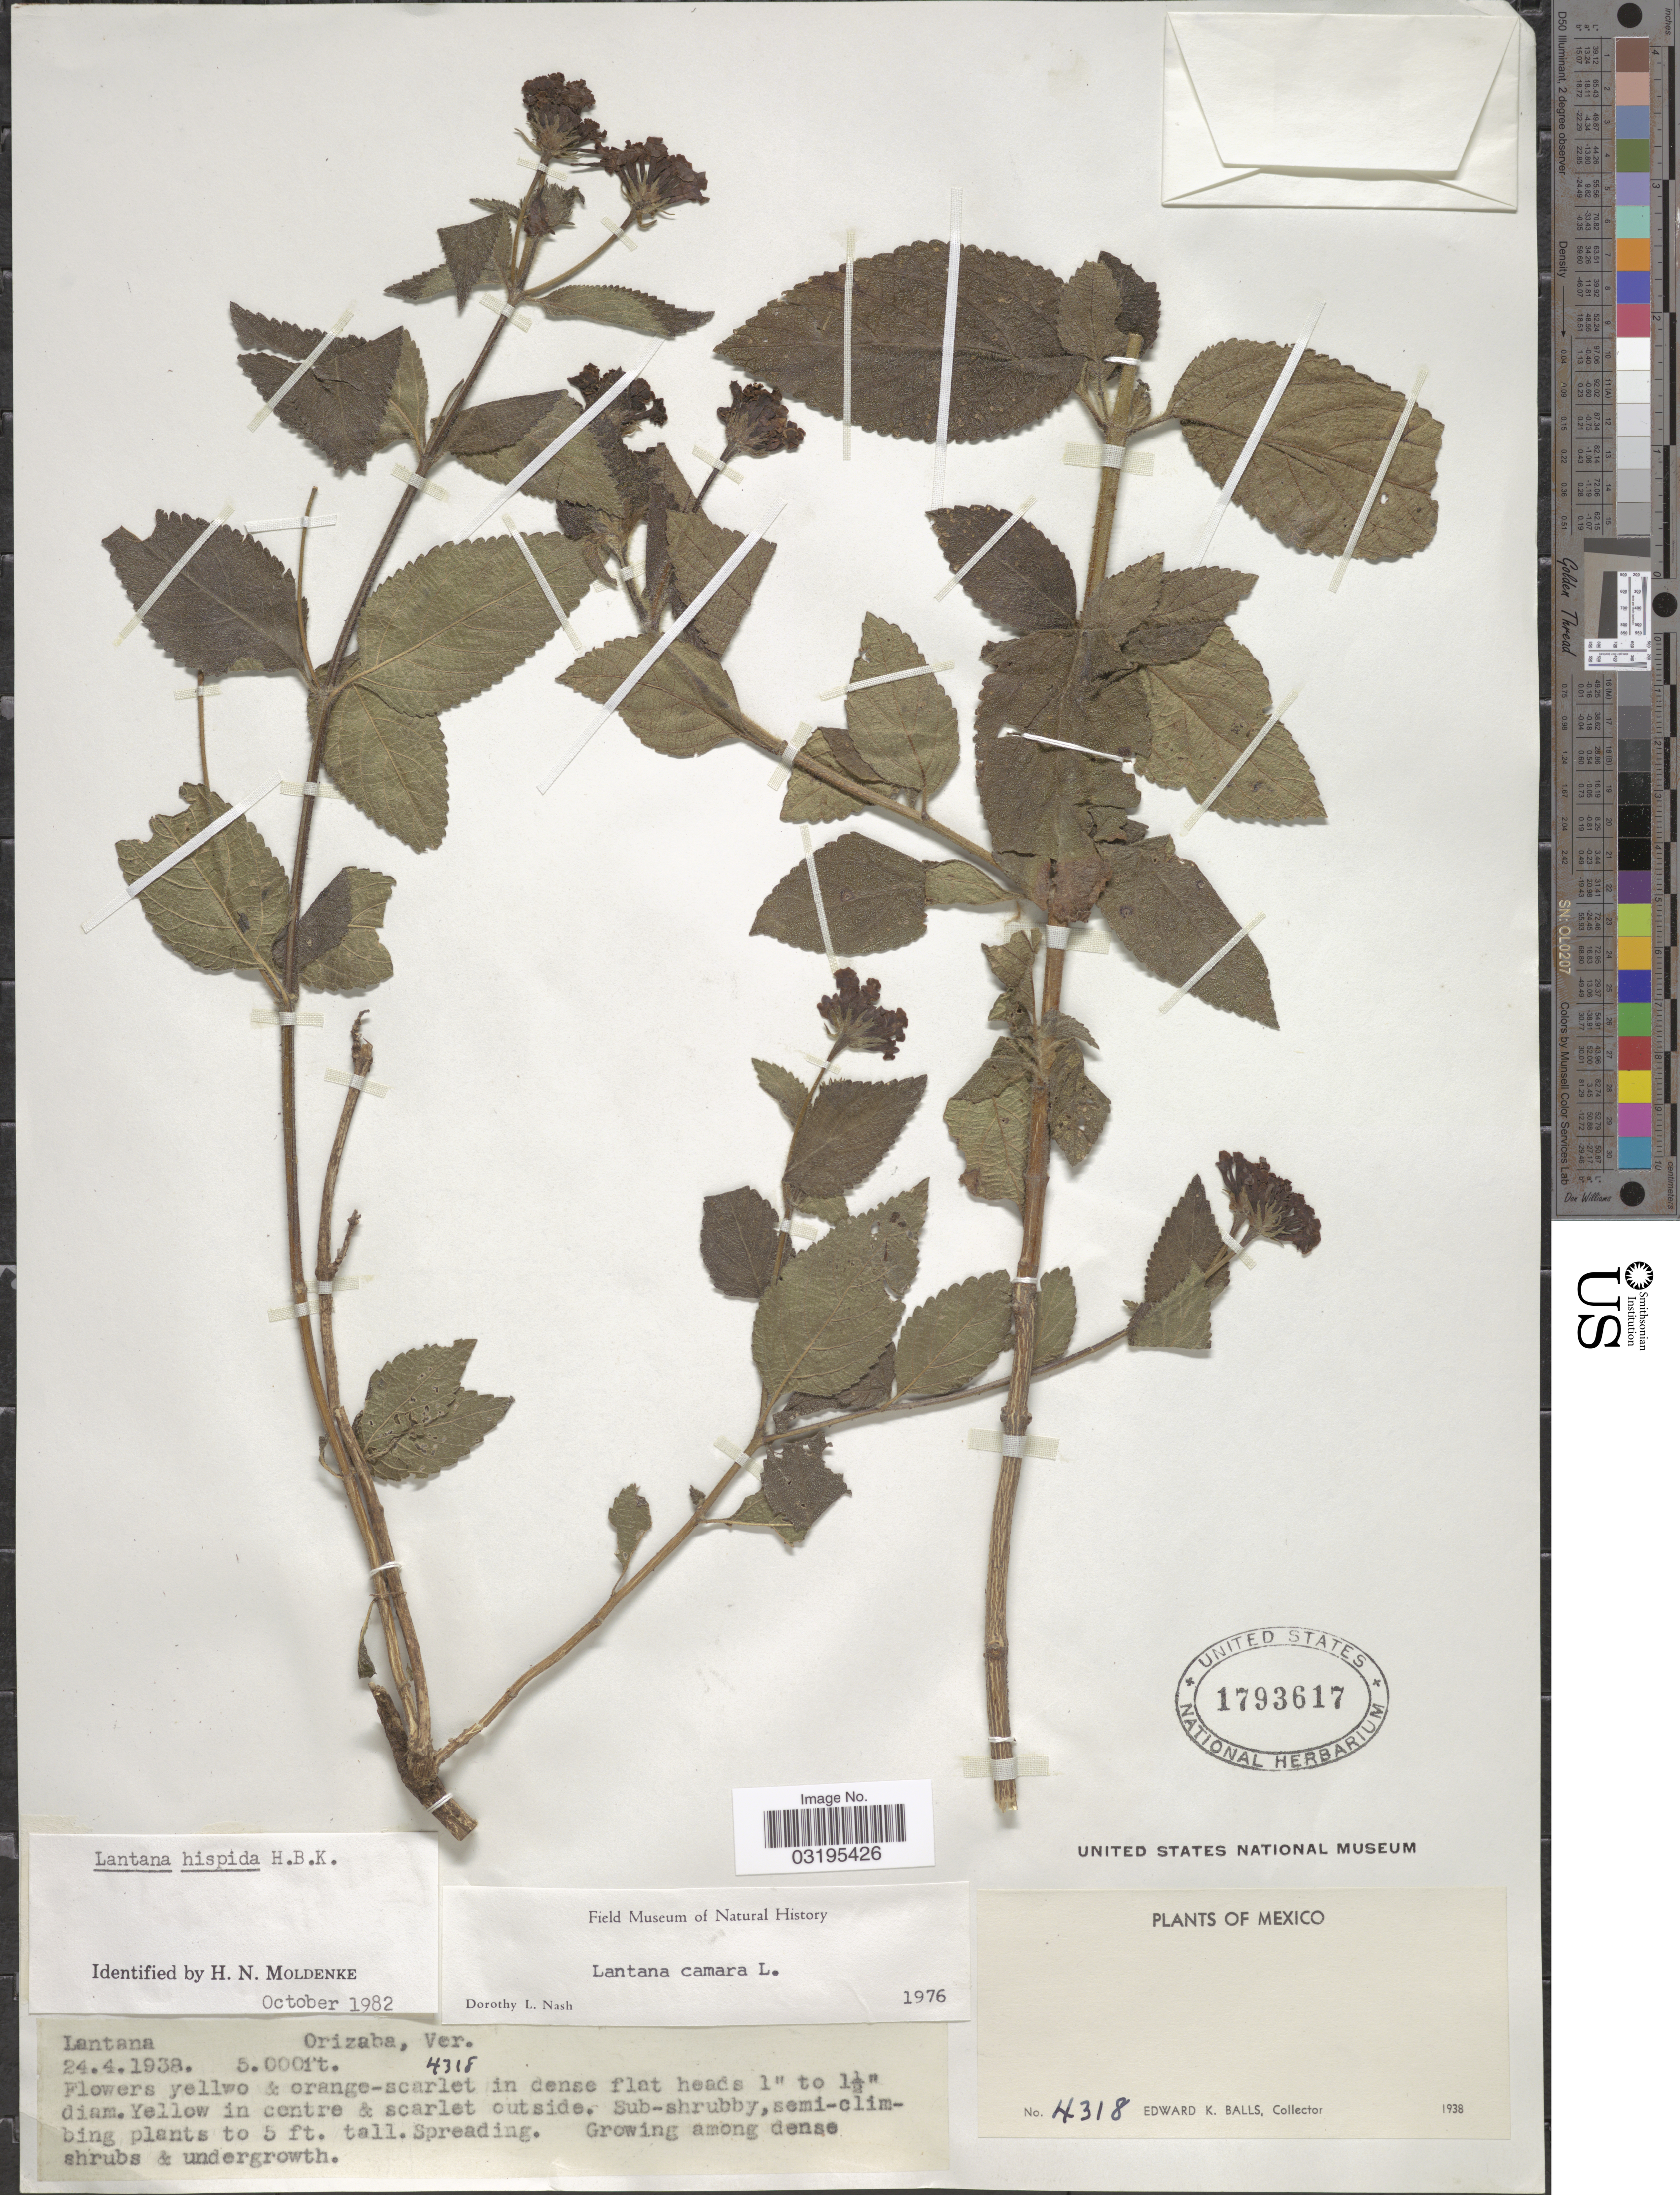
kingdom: Plantae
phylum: Tracheophyta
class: Magnoliopsida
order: Lamiales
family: Verbenaceae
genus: Lantana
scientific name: Lantana hispida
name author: Kunth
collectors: E. K. Balls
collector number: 4318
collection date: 1938-04-24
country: Mexico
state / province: Veracruz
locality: Orizaba.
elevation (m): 1524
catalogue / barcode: US 1793617